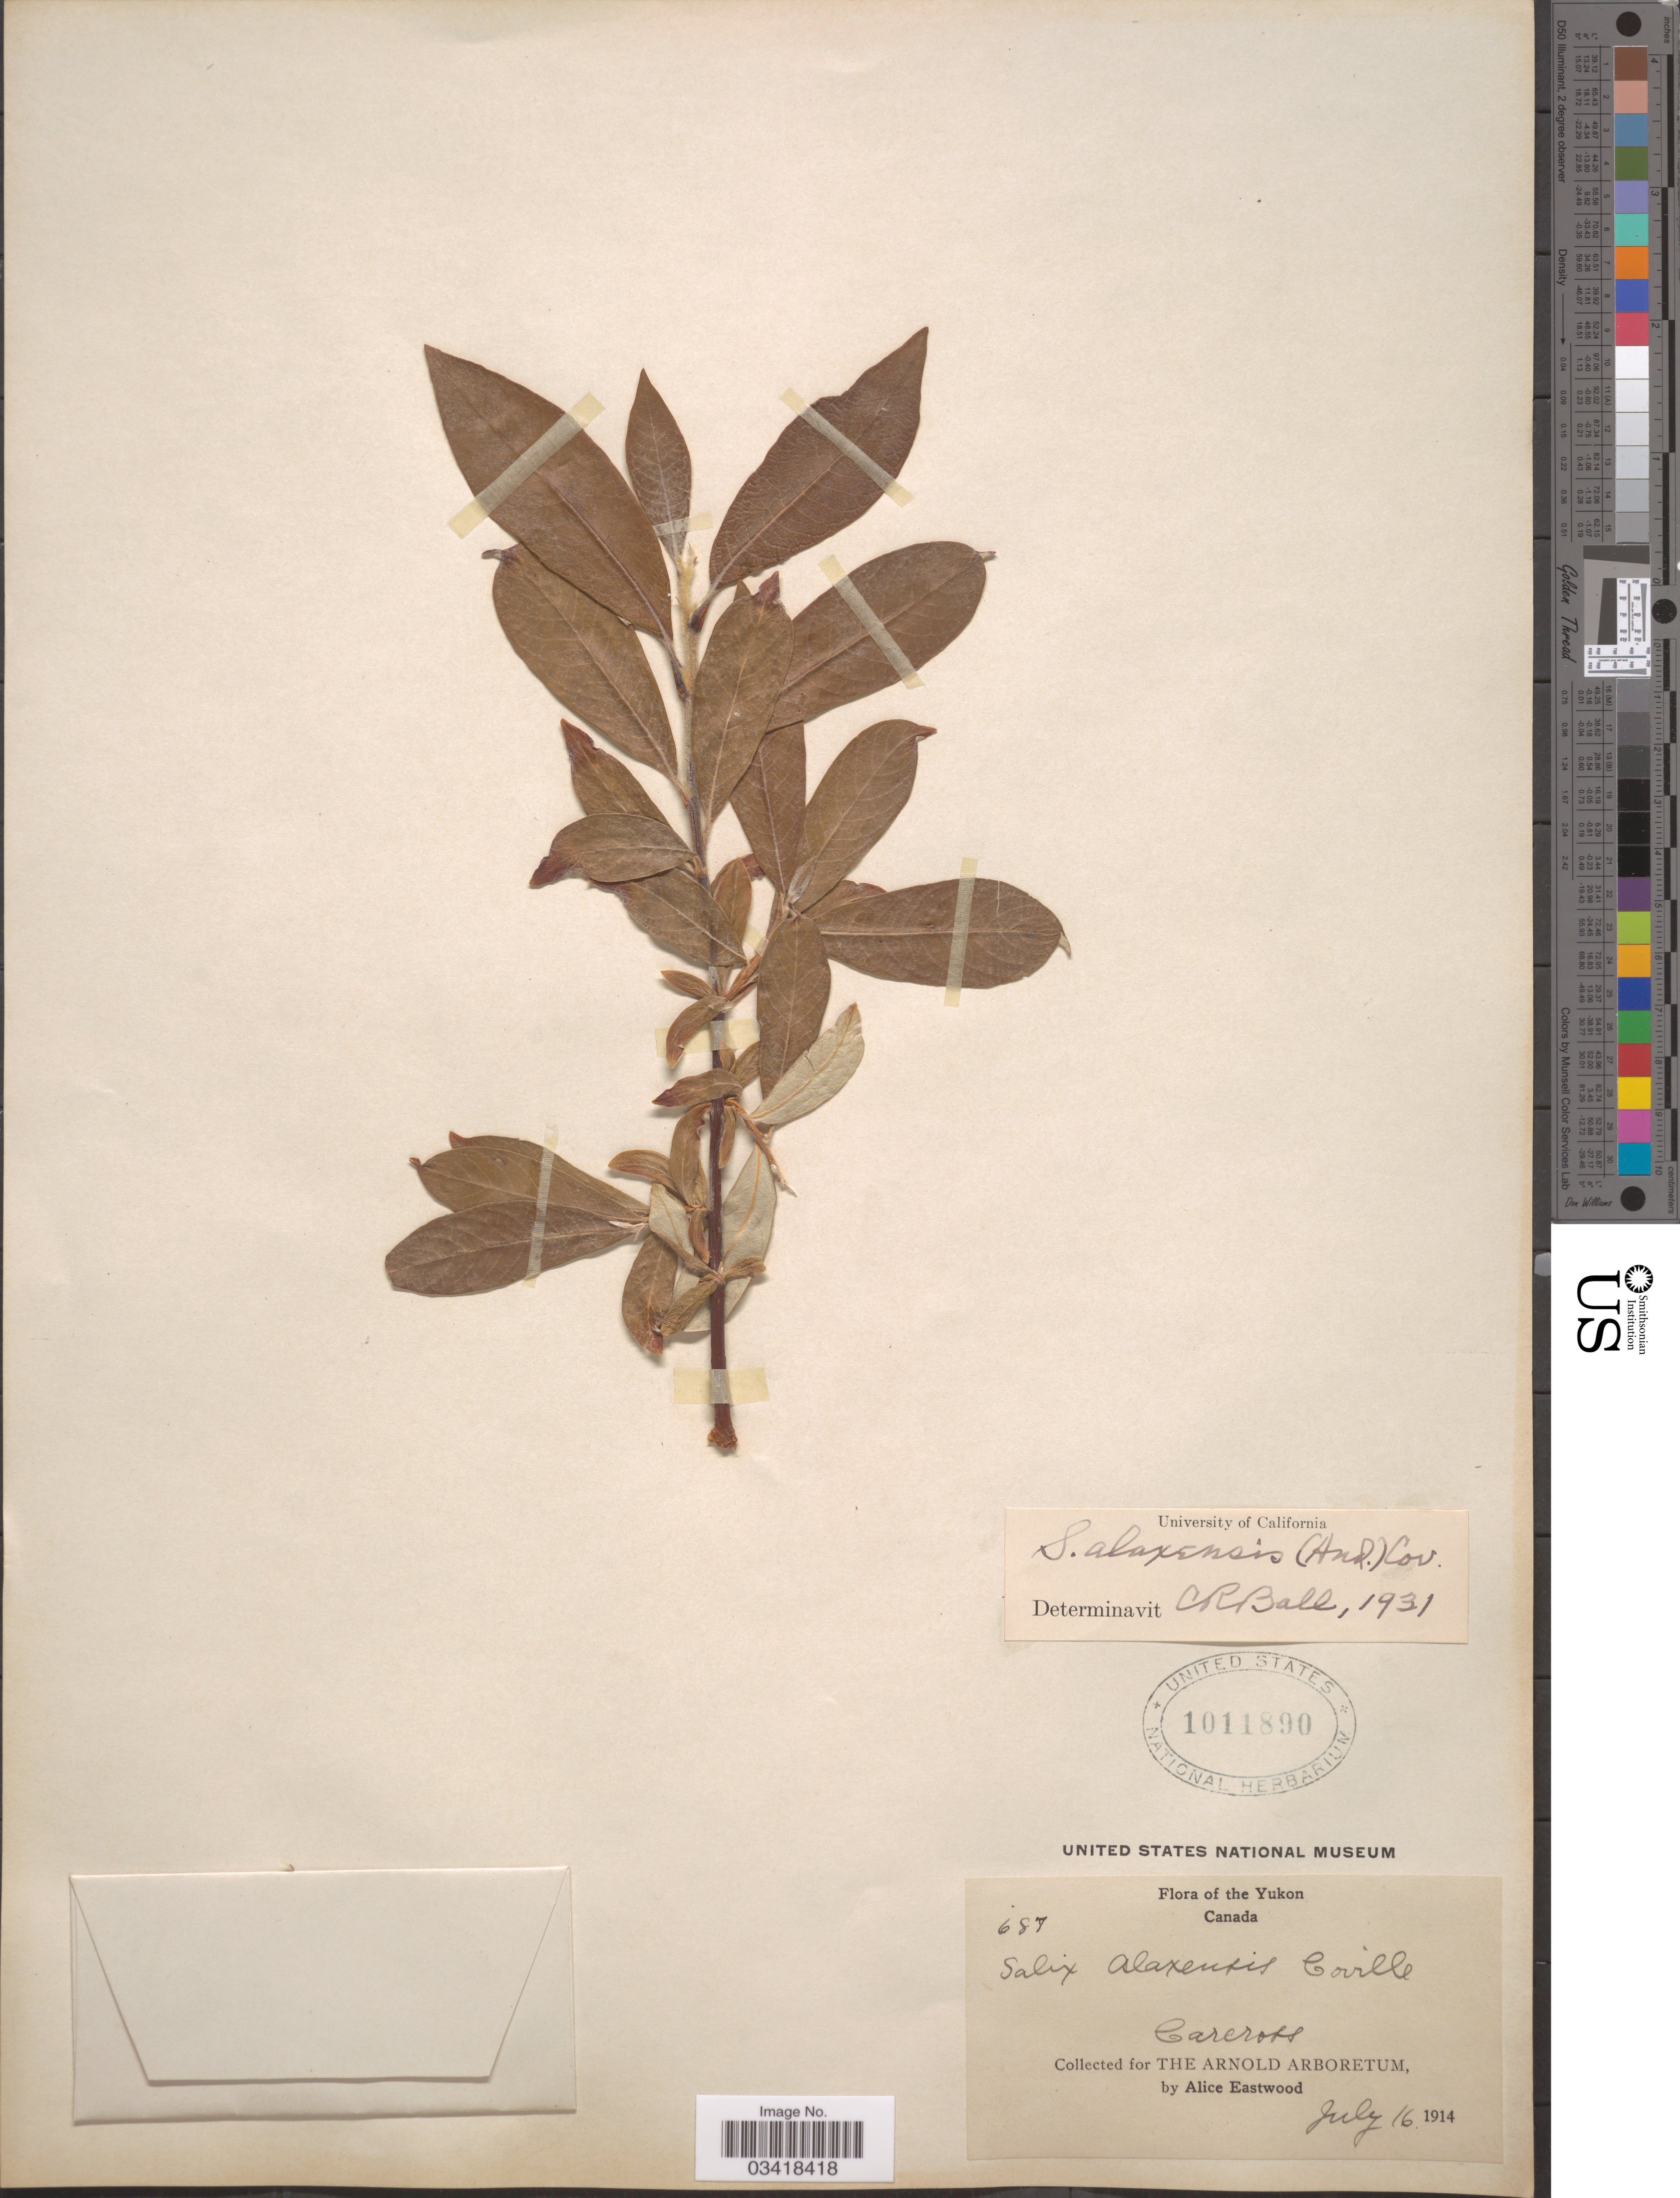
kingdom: Plantae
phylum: Tracheophyta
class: Magnoliopsida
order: Malpighiales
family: Salicaceae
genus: Salix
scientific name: Salix alaxensis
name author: (Andersson) Coville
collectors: A. Eastwood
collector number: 687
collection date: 1914-07-16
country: Canada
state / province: Yukon Territory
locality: The Yukon. Carcross.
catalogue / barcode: US 1011890